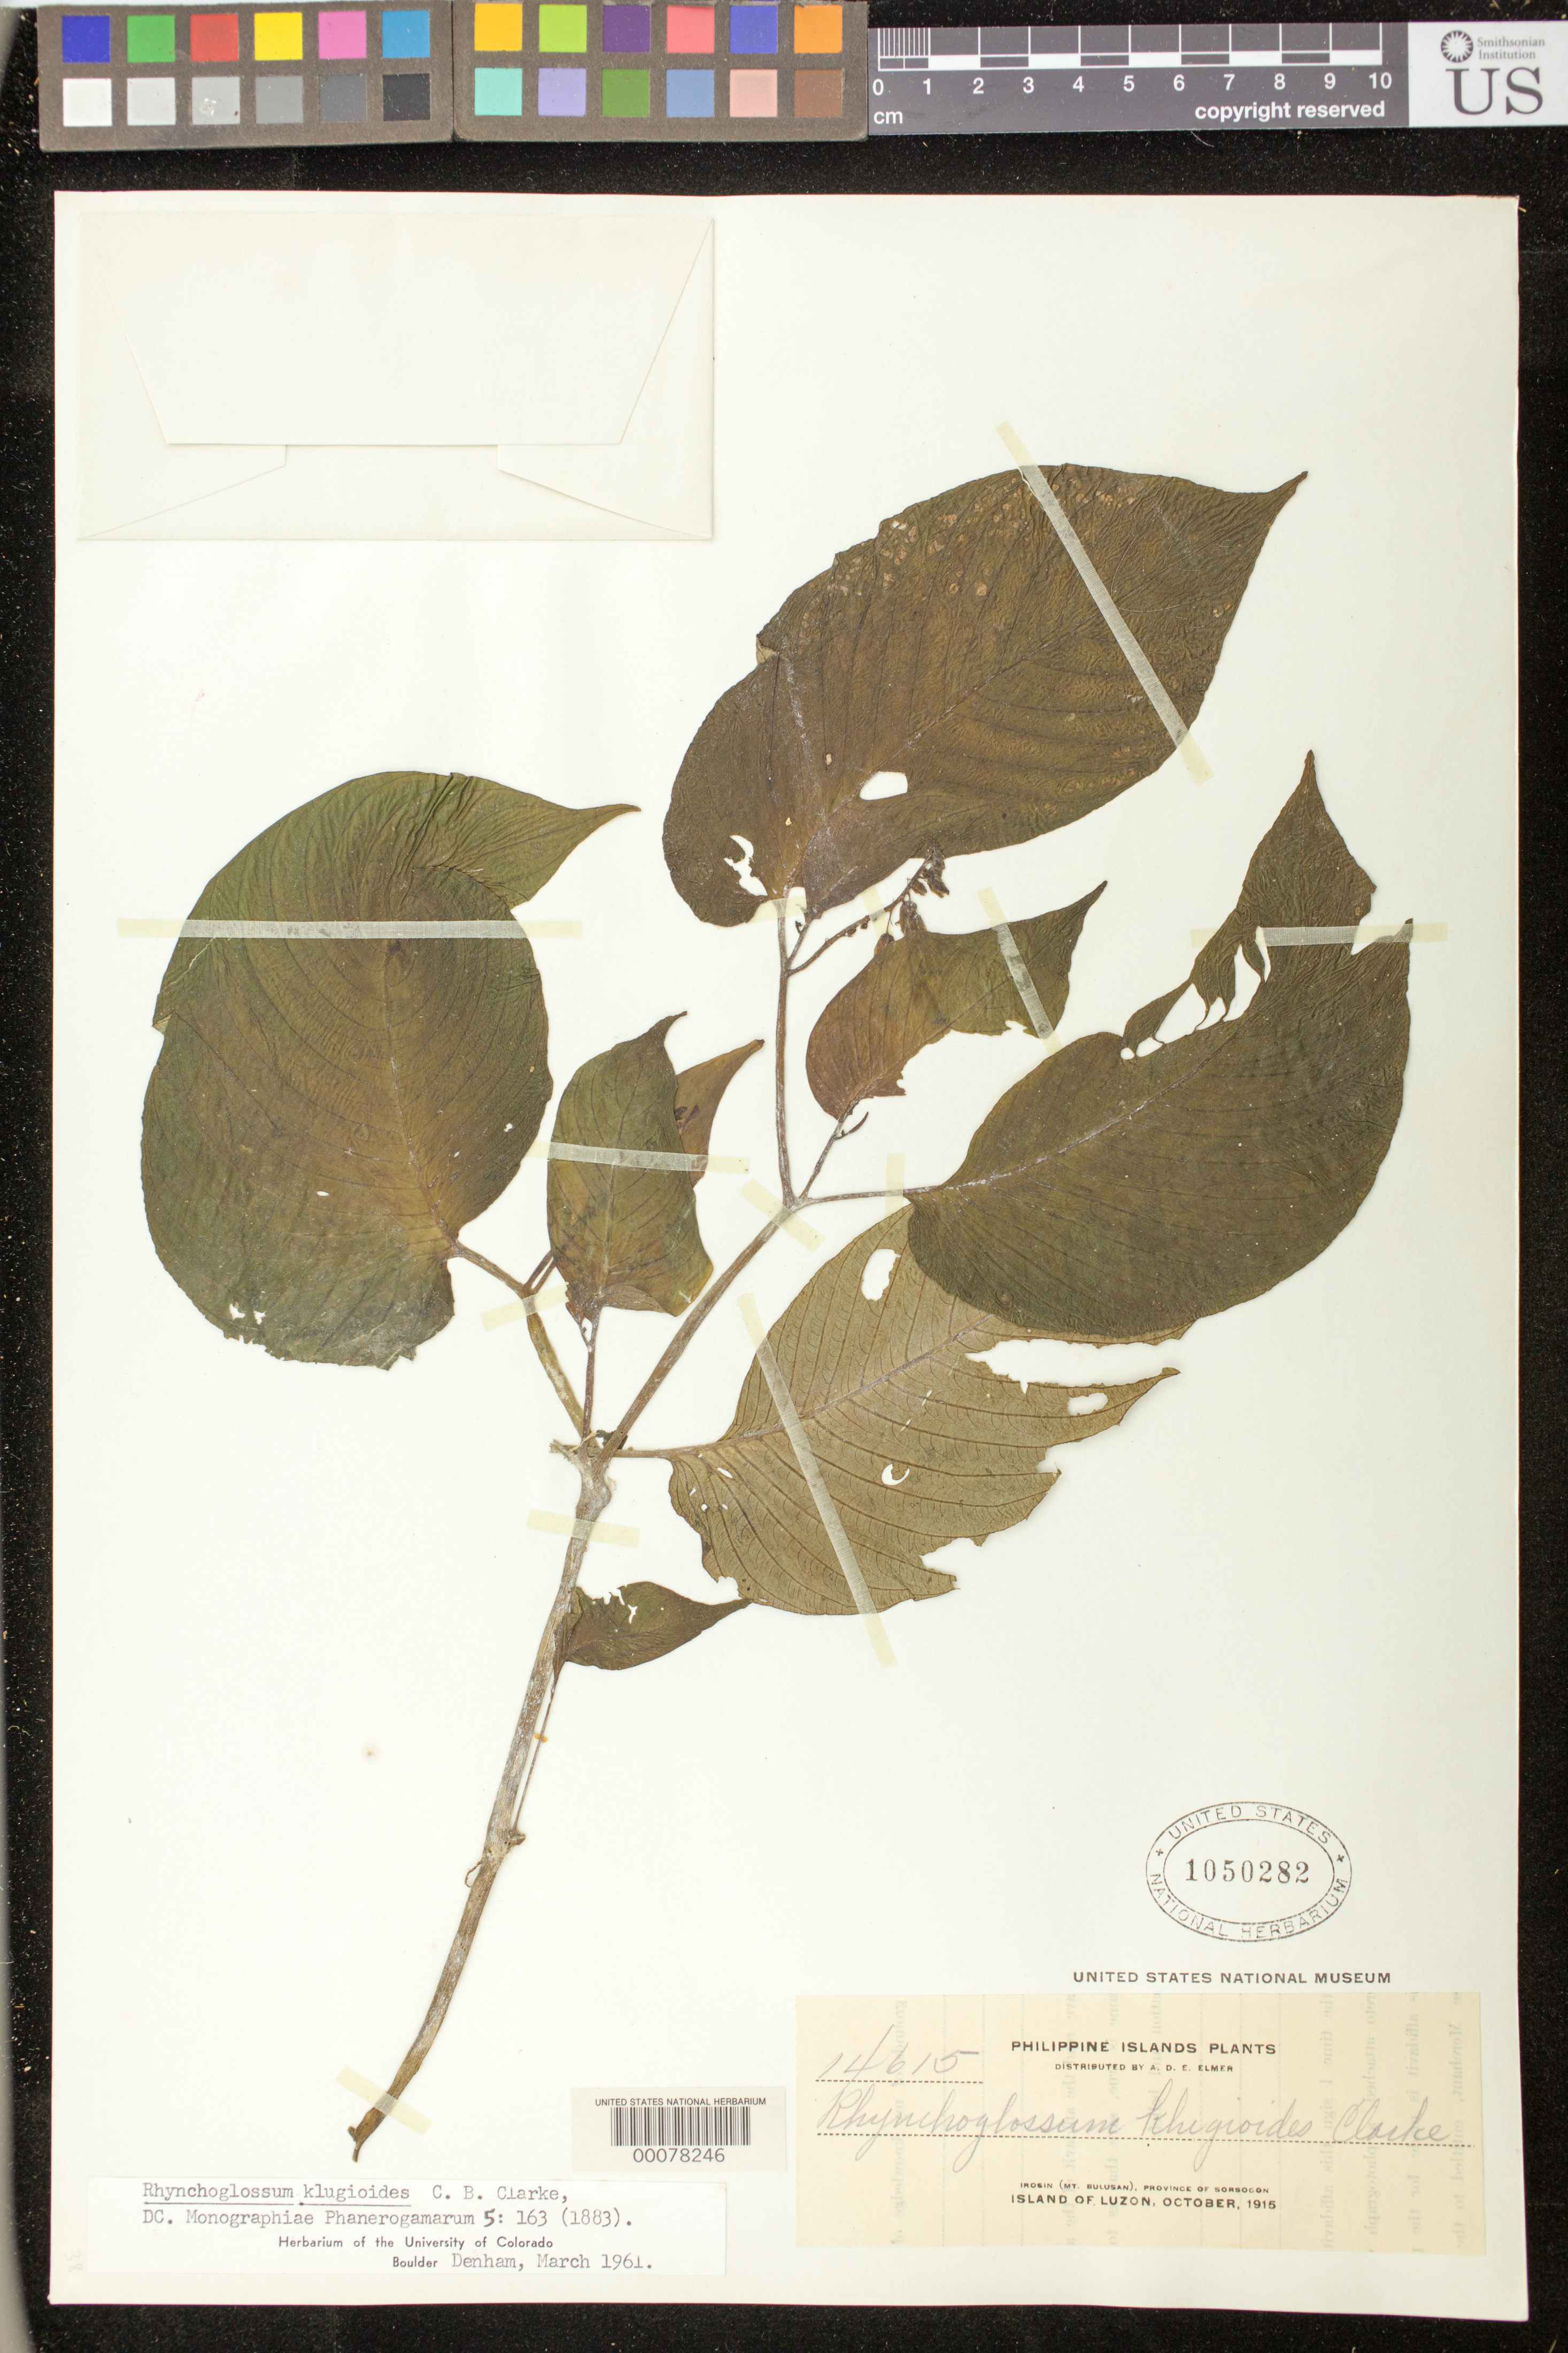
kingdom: Plantae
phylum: Tracheophyta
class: Magnoliopsida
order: Lamiales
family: Gesneriaceae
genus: Rhynchoglossum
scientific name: Rhynchoglossum klugioides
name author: C.B. Clarke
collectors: A. D. E. Elmer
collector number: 14615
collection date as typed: Oct 1915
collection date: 1915-10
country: Philippines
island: Luzon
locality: Sorsogon, Irosin (mt bulusan)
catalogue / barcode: US 1050282